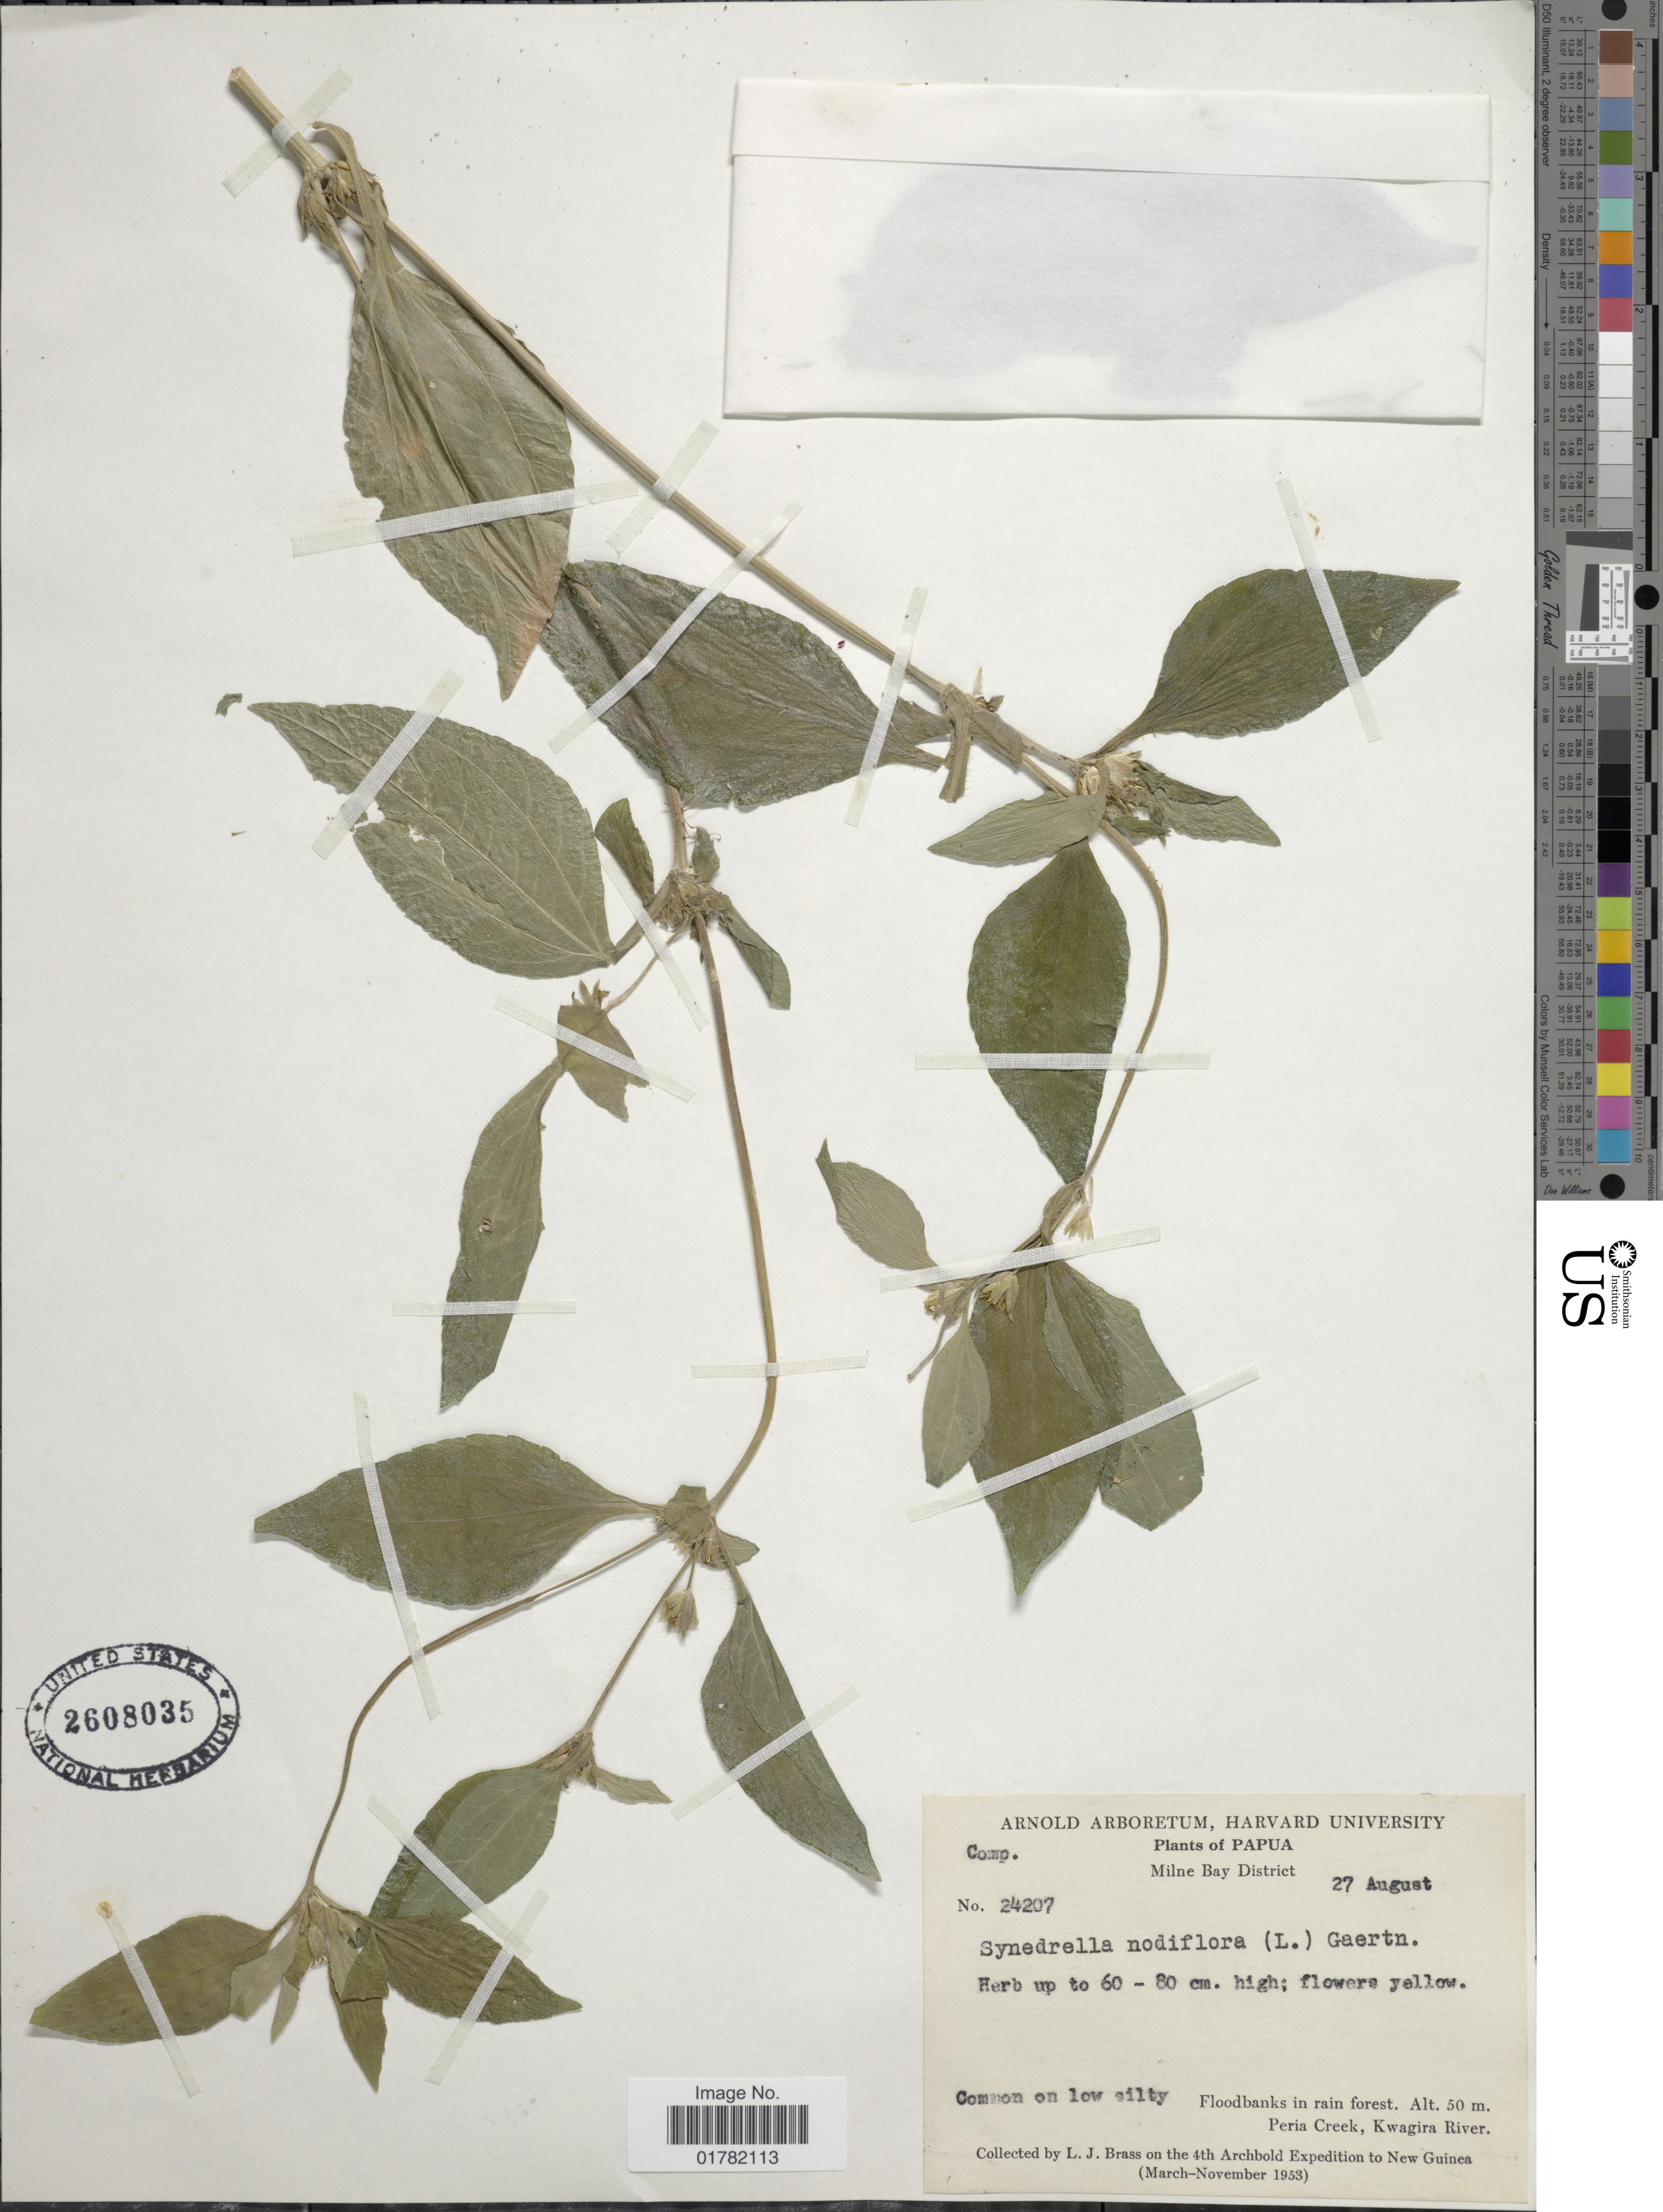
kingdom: Plantae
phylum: Tracheophyta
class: Magnoliopsida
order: Asterales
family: Asteraceae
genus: Synedrella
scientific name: Synedrella nodiflora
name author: (L.) Gaertn.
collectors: L. J. Brass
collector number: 24207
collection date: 1953-08-27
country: Papua New Guinea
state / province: Milne Bay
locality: Milne Bay District, Common on low silty, Floodbanks in rain forest, Peria Creek, Kwagira River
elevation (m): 50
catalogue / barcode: US 2608035